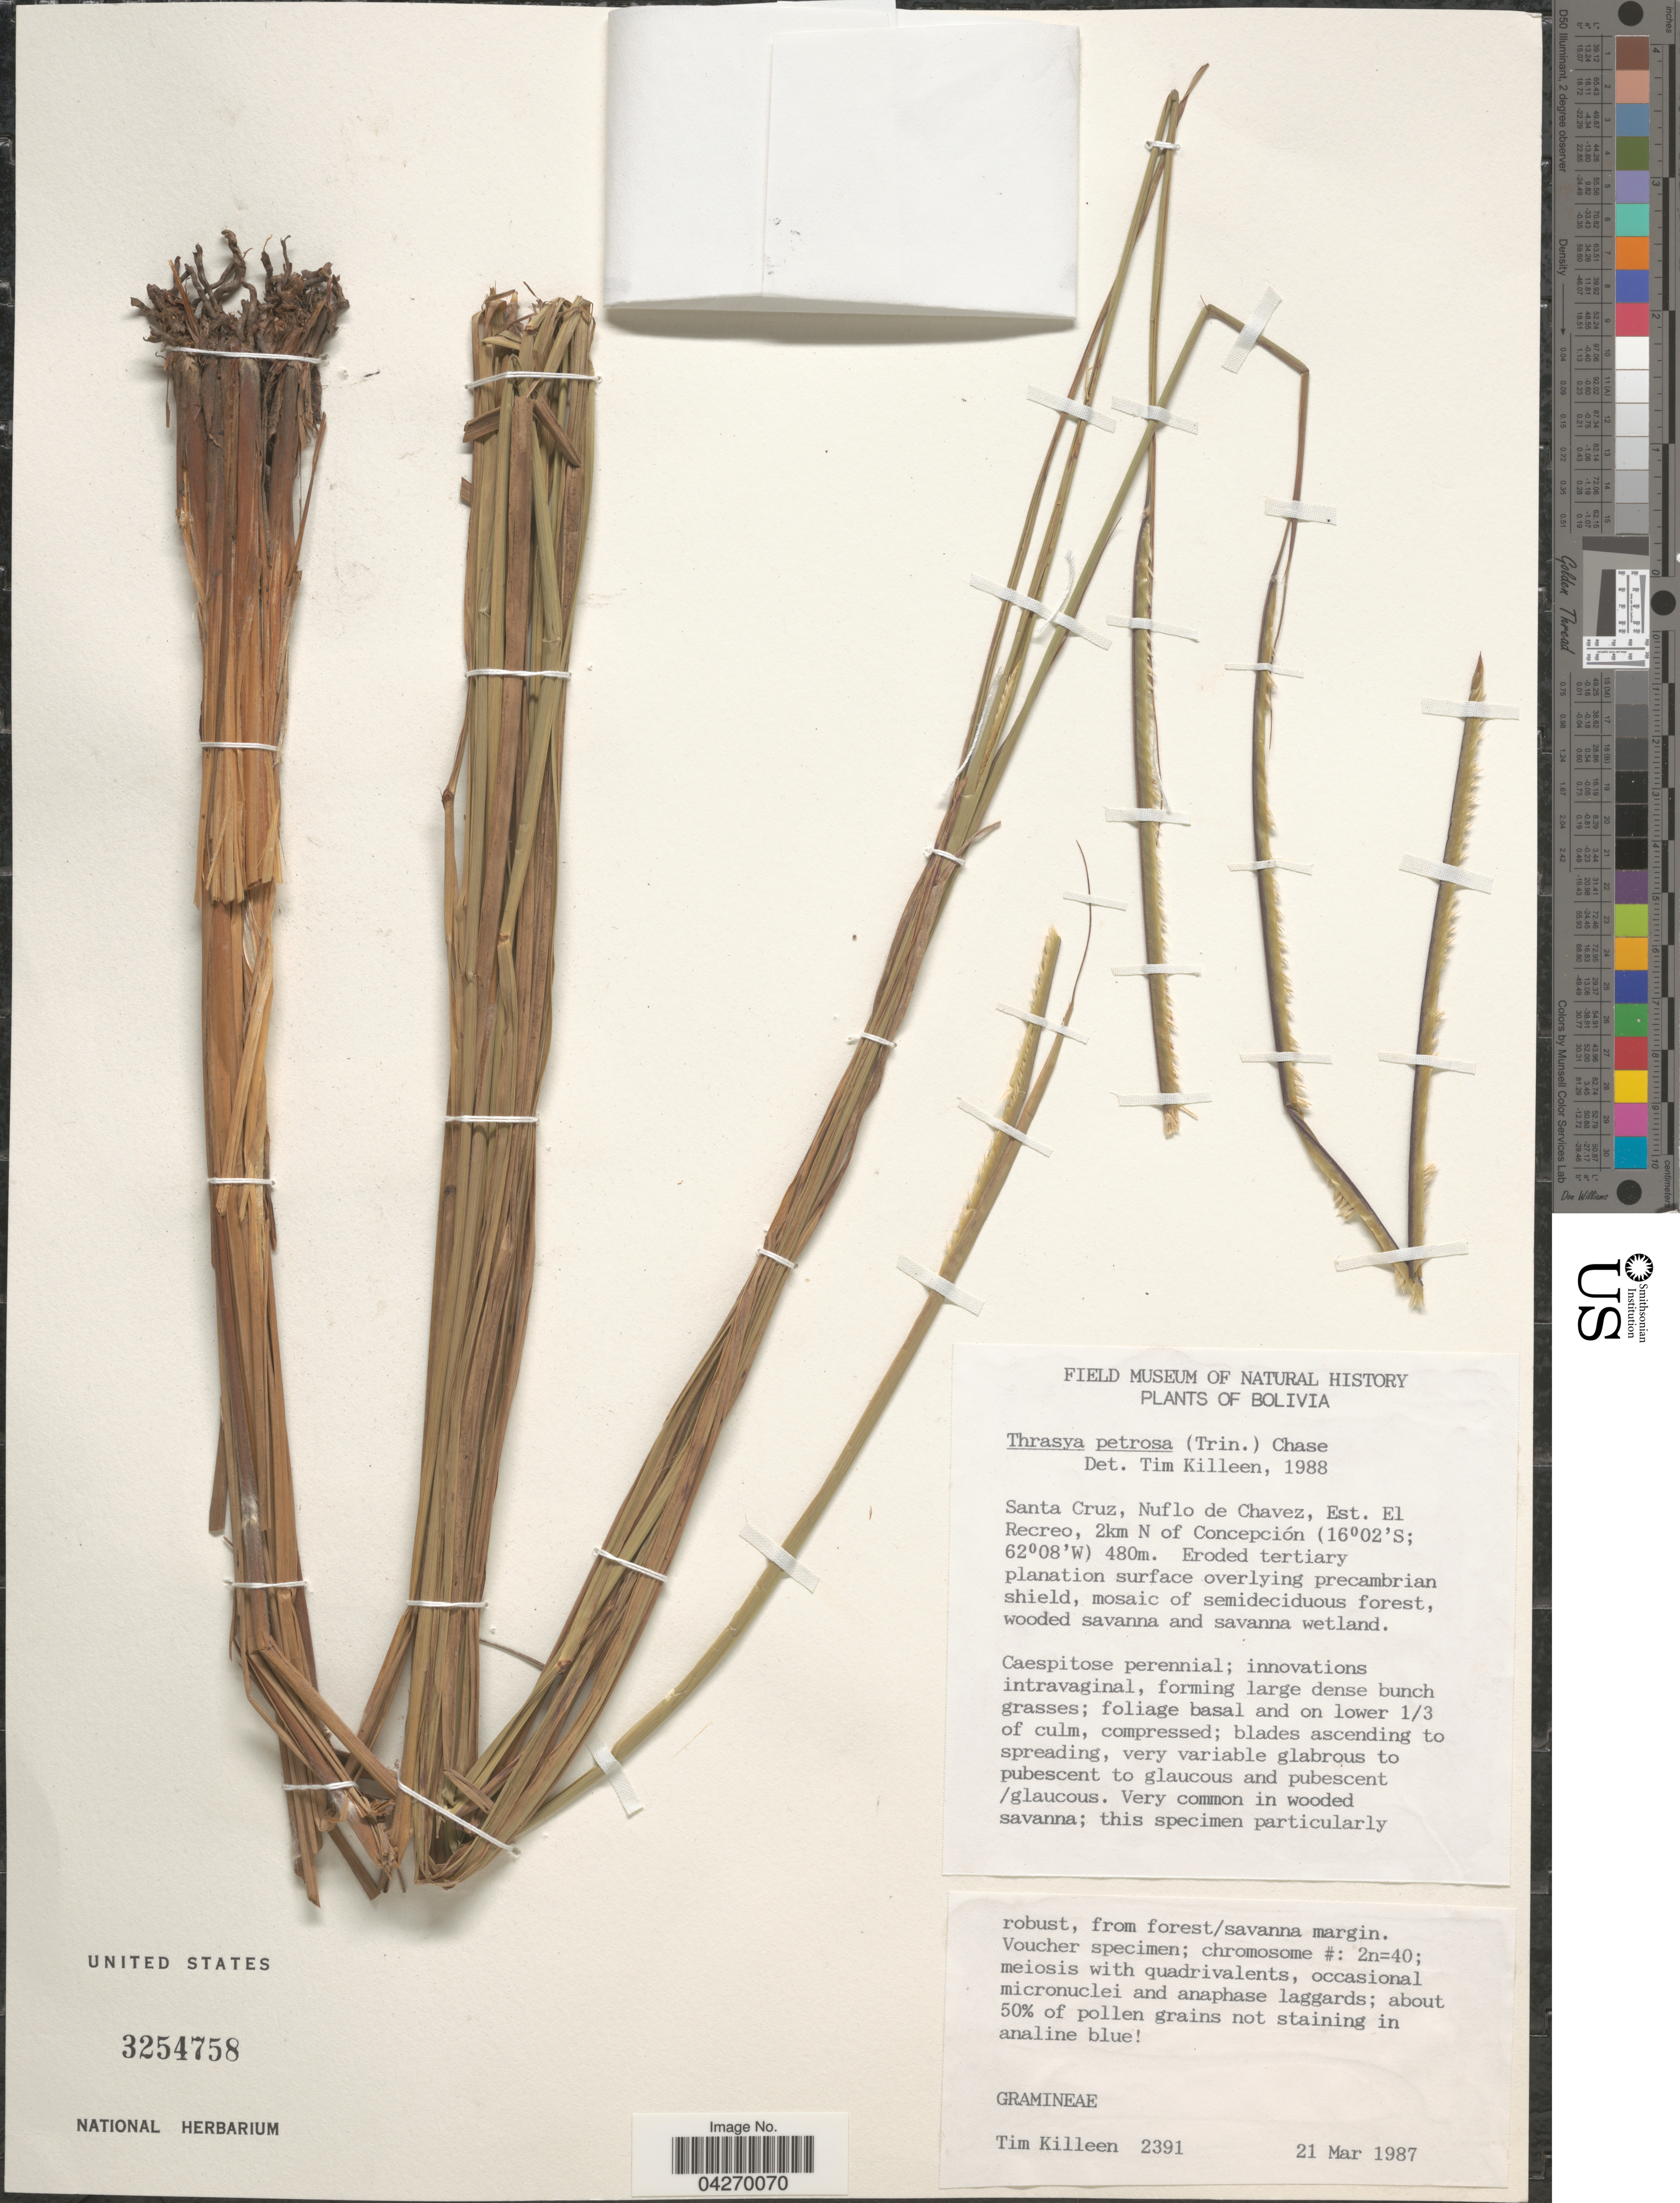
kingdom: Plantae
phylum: Tracheophyta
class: Liliopsida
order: Poales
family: Poaceae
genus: Paspalum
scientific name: Paspalum foliiforme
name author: S. Denham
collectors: T. J. Killeen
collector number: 2391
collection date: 1987-03-21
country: Bolivia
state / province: Santa Cruz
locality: Nuflo de Chavez, Est. El Recreo, 2km N of Concepción.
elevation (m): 480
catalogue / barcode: US 3254758